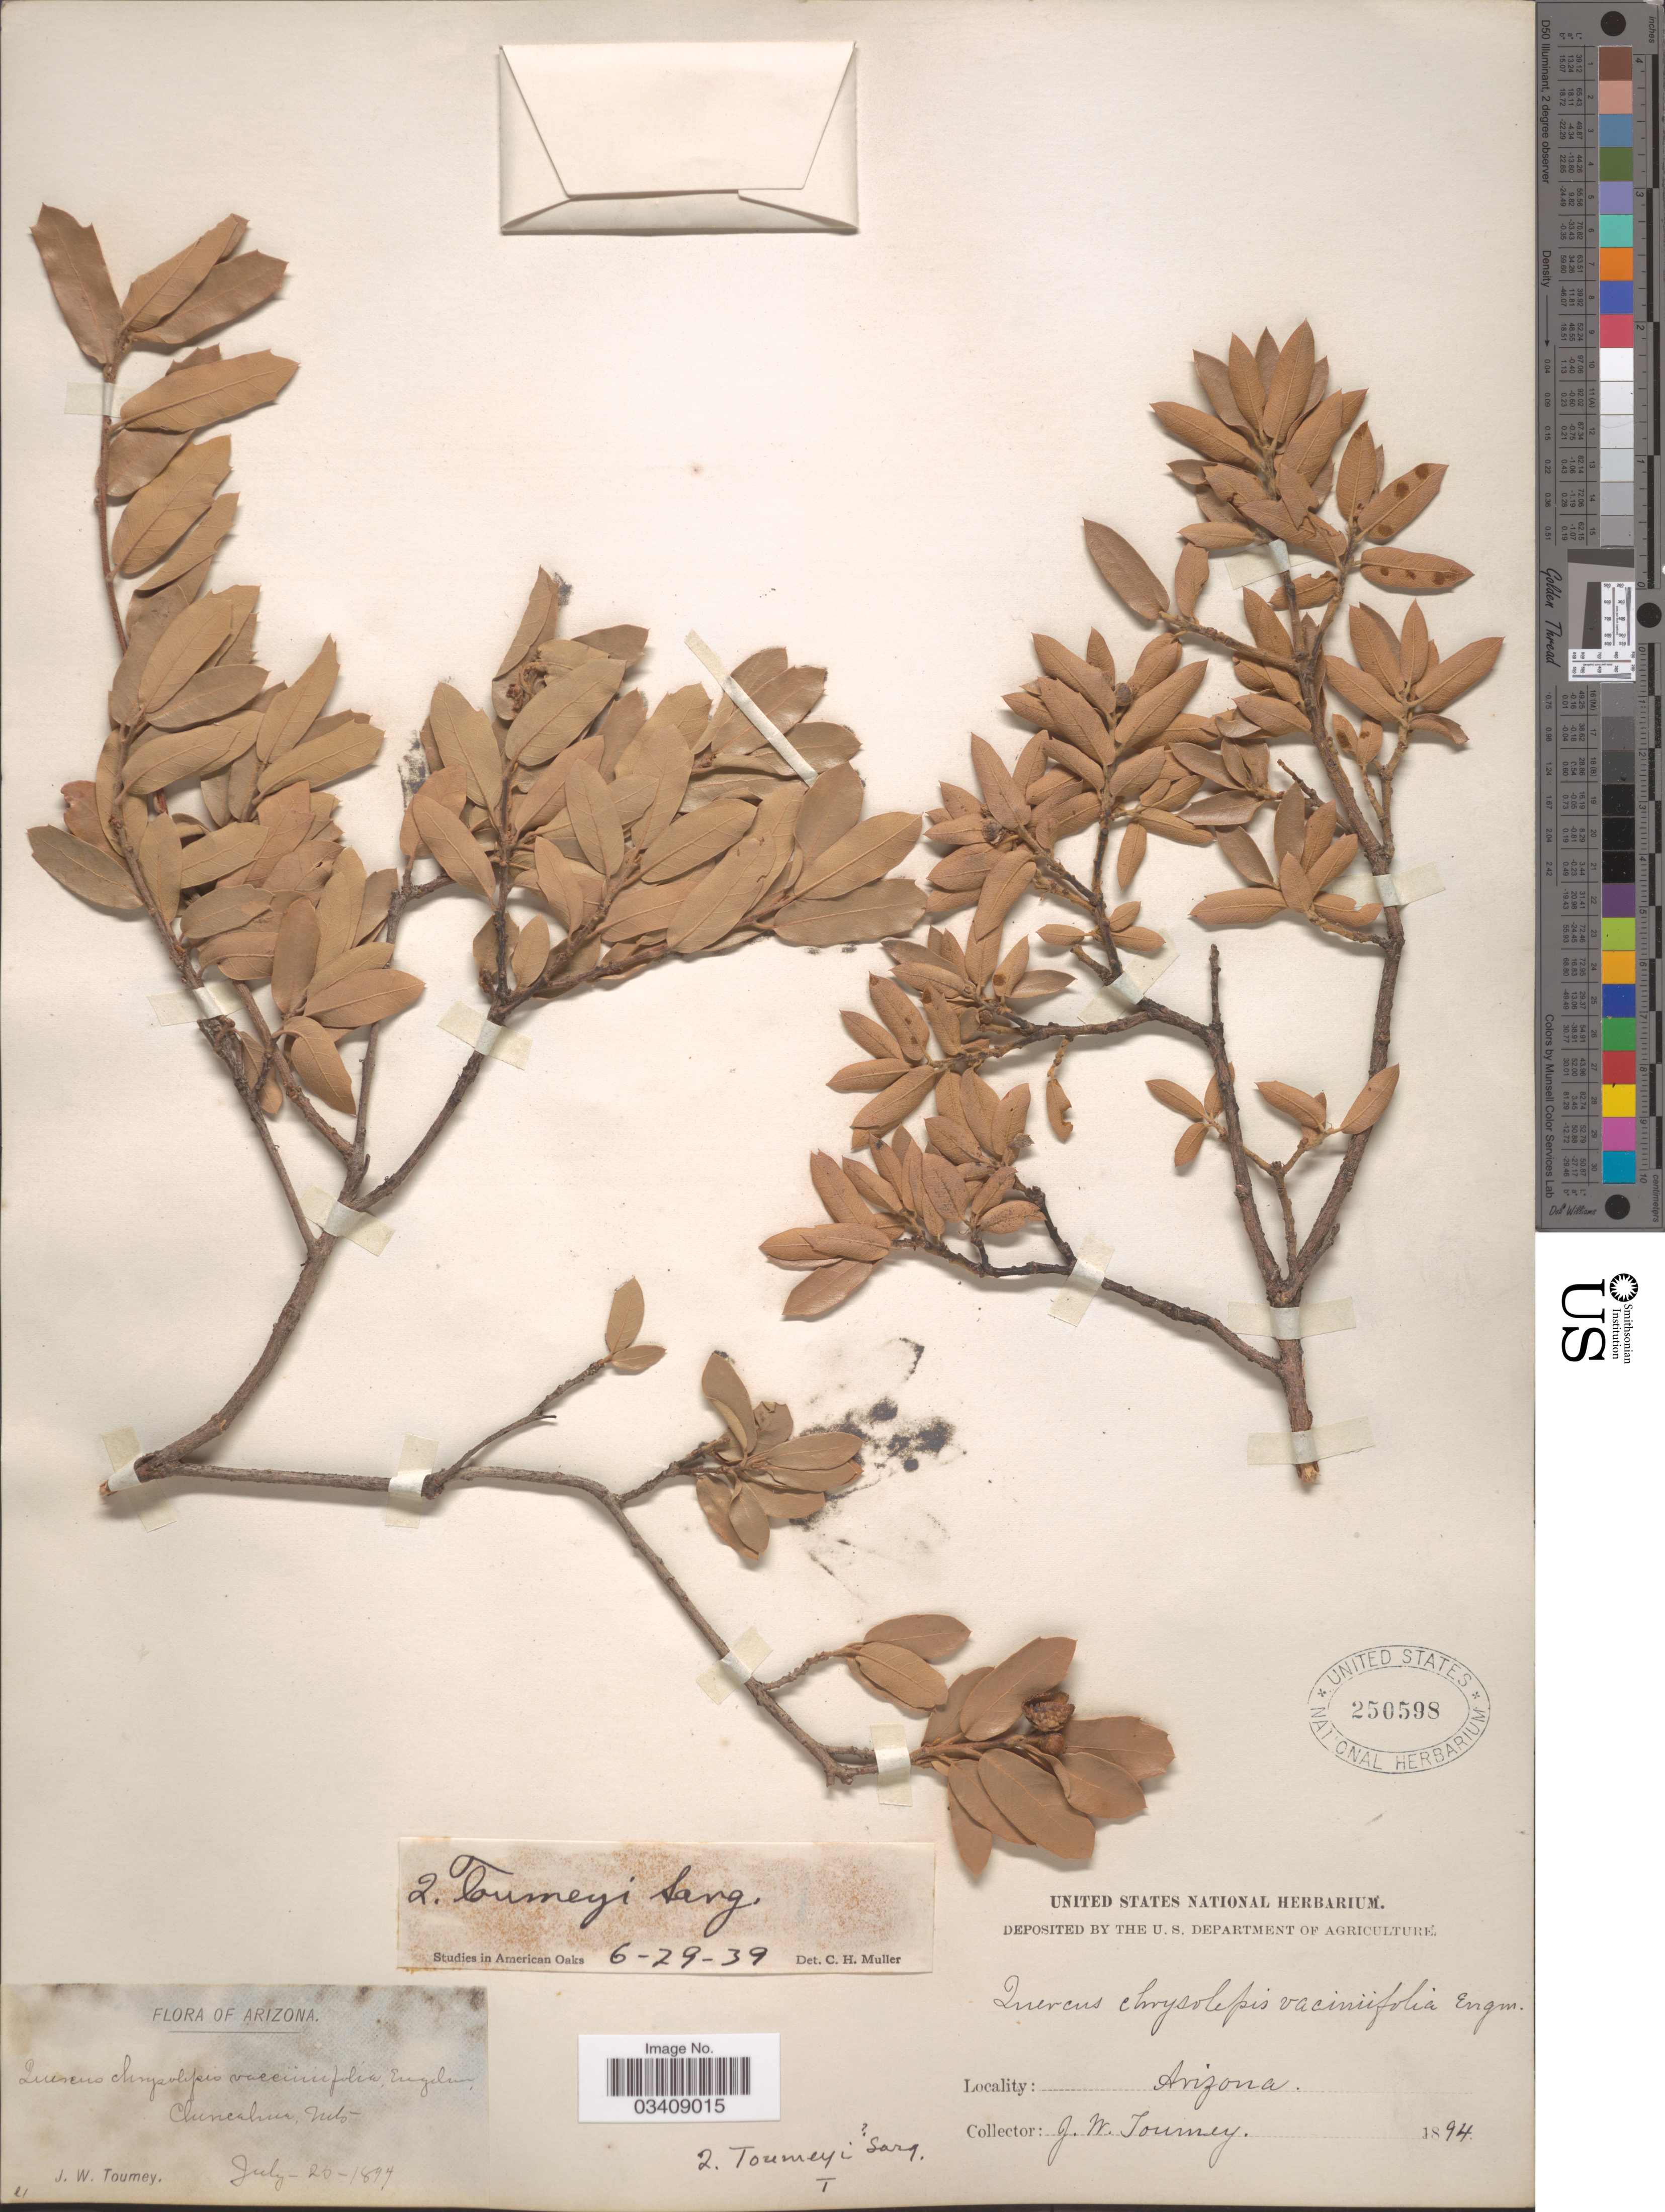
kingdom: Plantae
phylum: Tracheophyta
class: Magnoliopsida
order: Fagales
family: Fagaceae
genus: Quercus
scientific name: Quercus toumeyi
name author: Sarg.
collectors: J. W. Toumey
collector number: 21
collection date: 1894-07-20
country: United States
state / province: Arizona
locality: Chiricahua Mts.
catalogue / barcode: US 250598